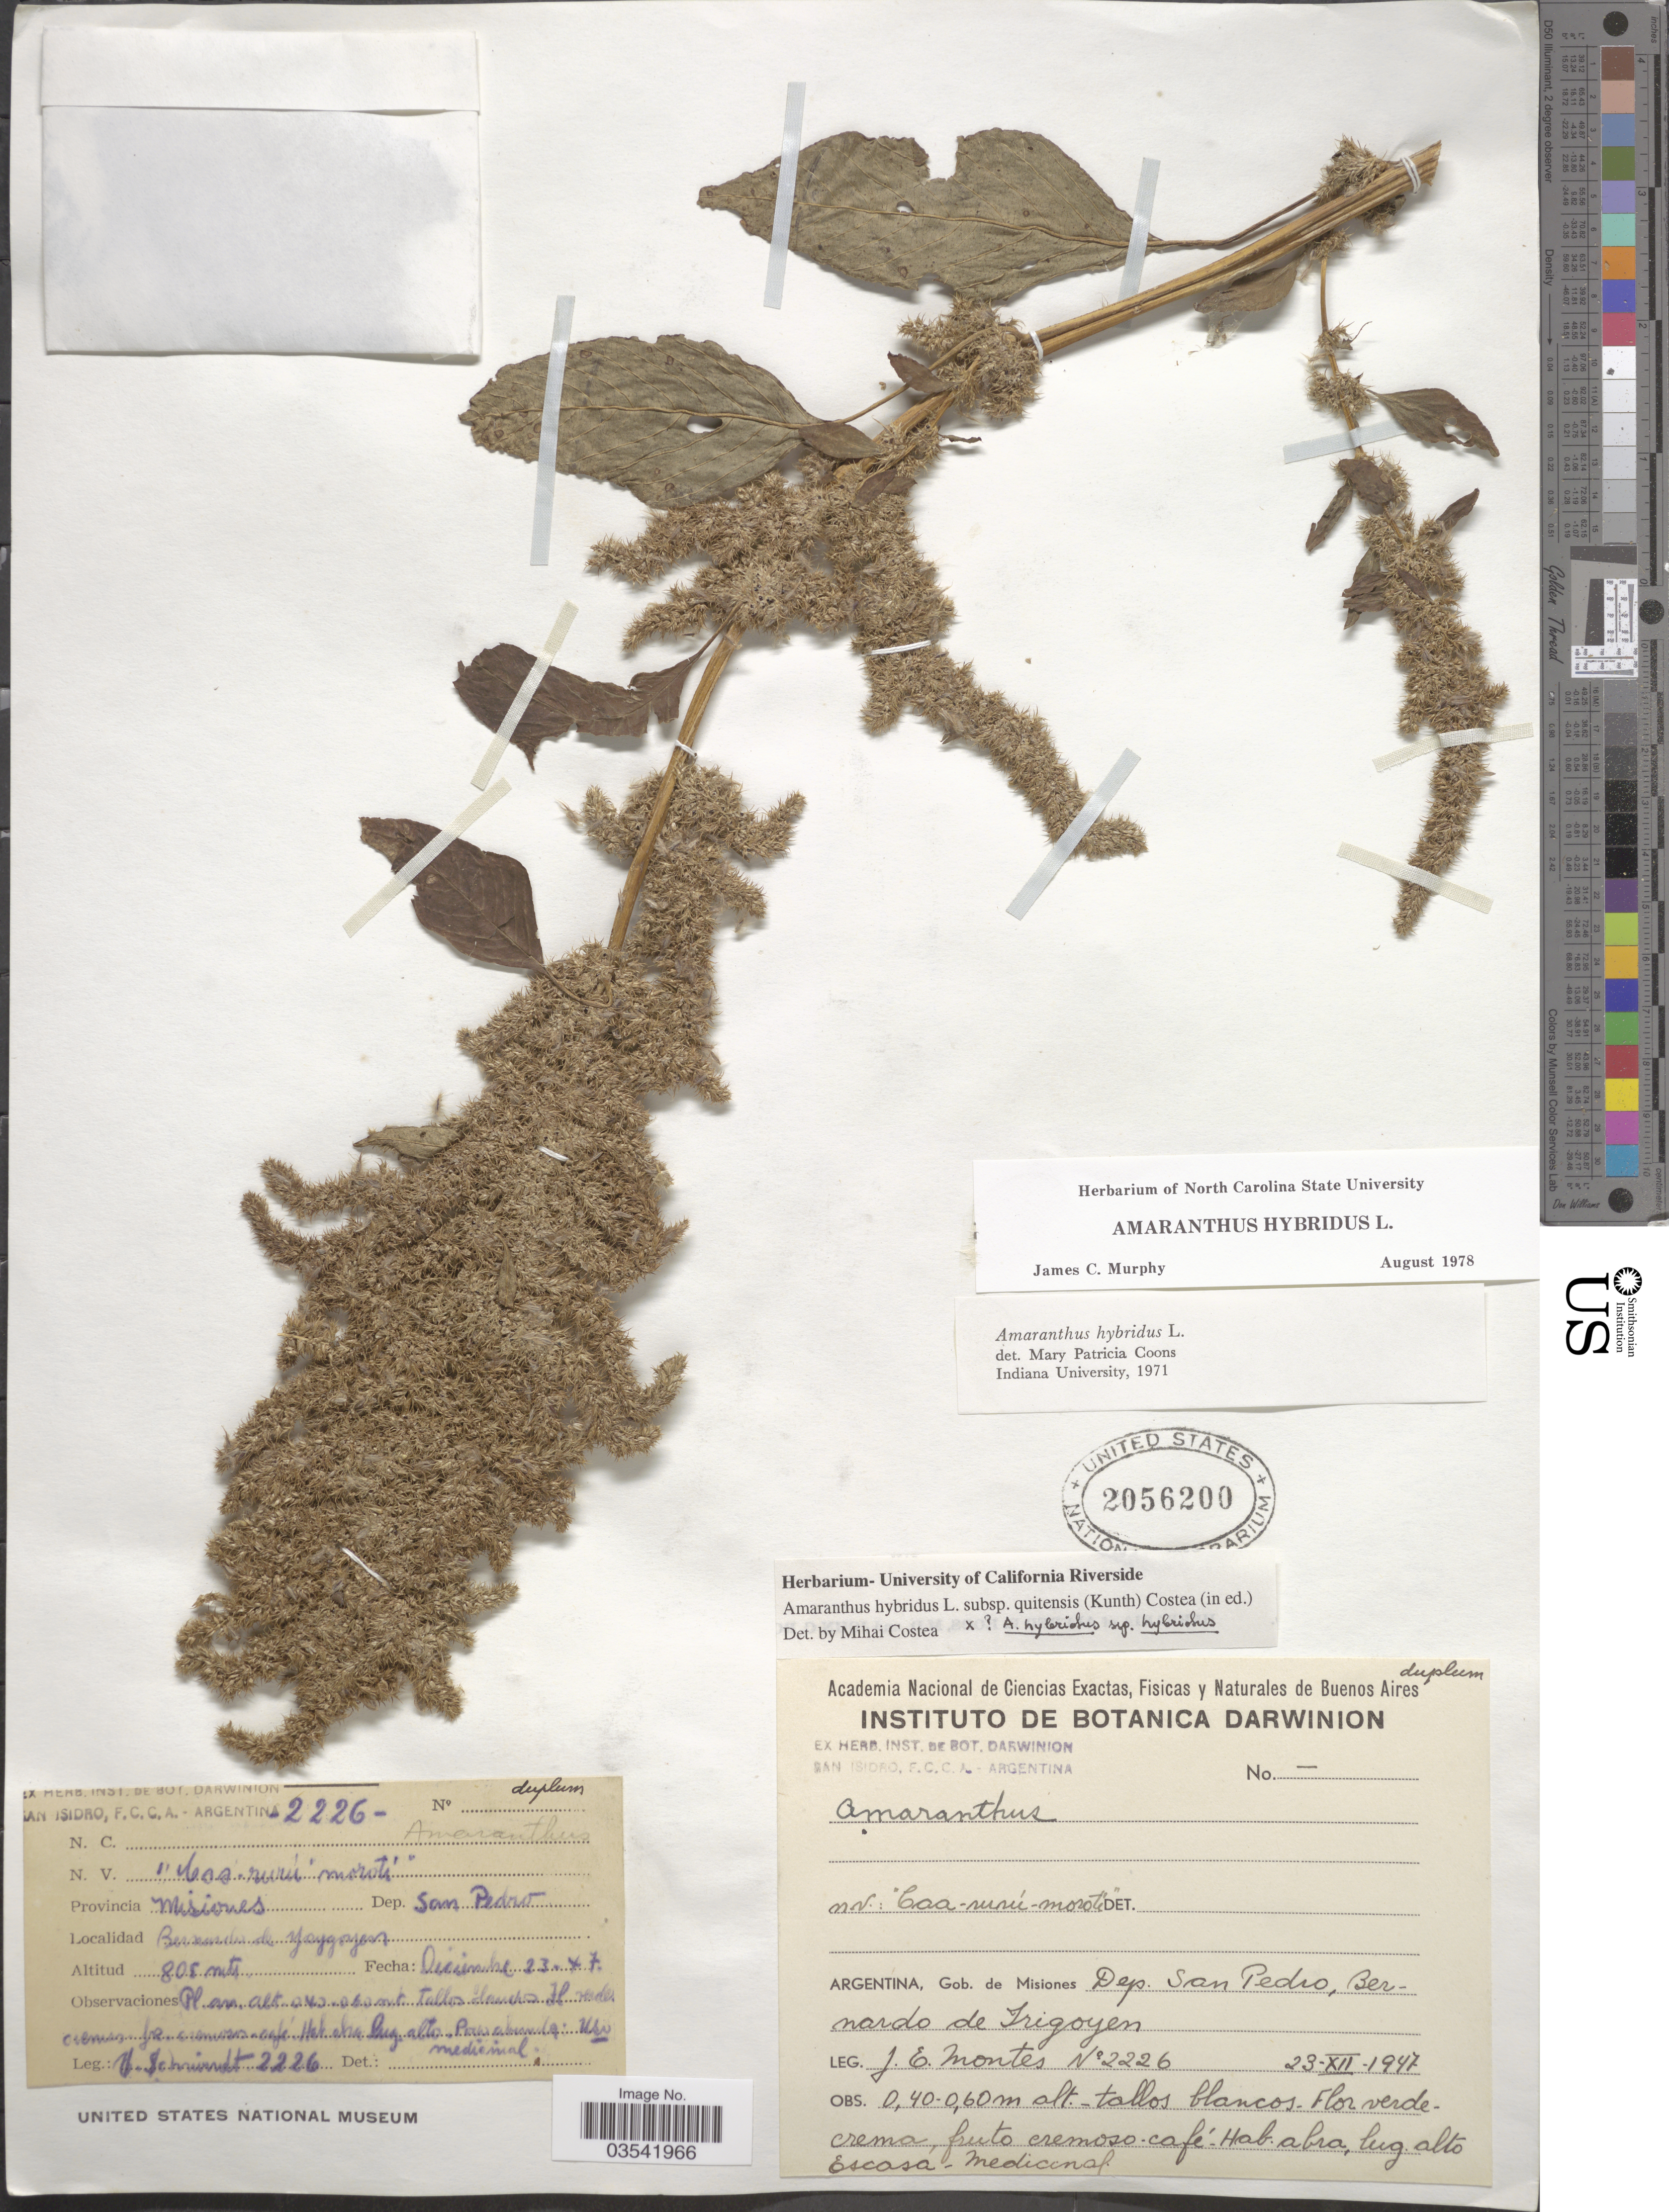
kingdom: Plantae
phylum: Tracheophyta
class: Magnoliopsida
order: Caryophyllales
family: Amaranthaceae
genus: Amaranthus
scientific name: Amaranthus hybridus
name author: L.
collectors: J. E. Montes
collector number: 2226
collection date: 1947-12-23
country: Argentina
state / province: Misiones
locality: Gob. de Misiones. Dep. San Pedro, Bernardo de Irigoyen.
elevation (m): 805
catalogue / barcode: US 2056200